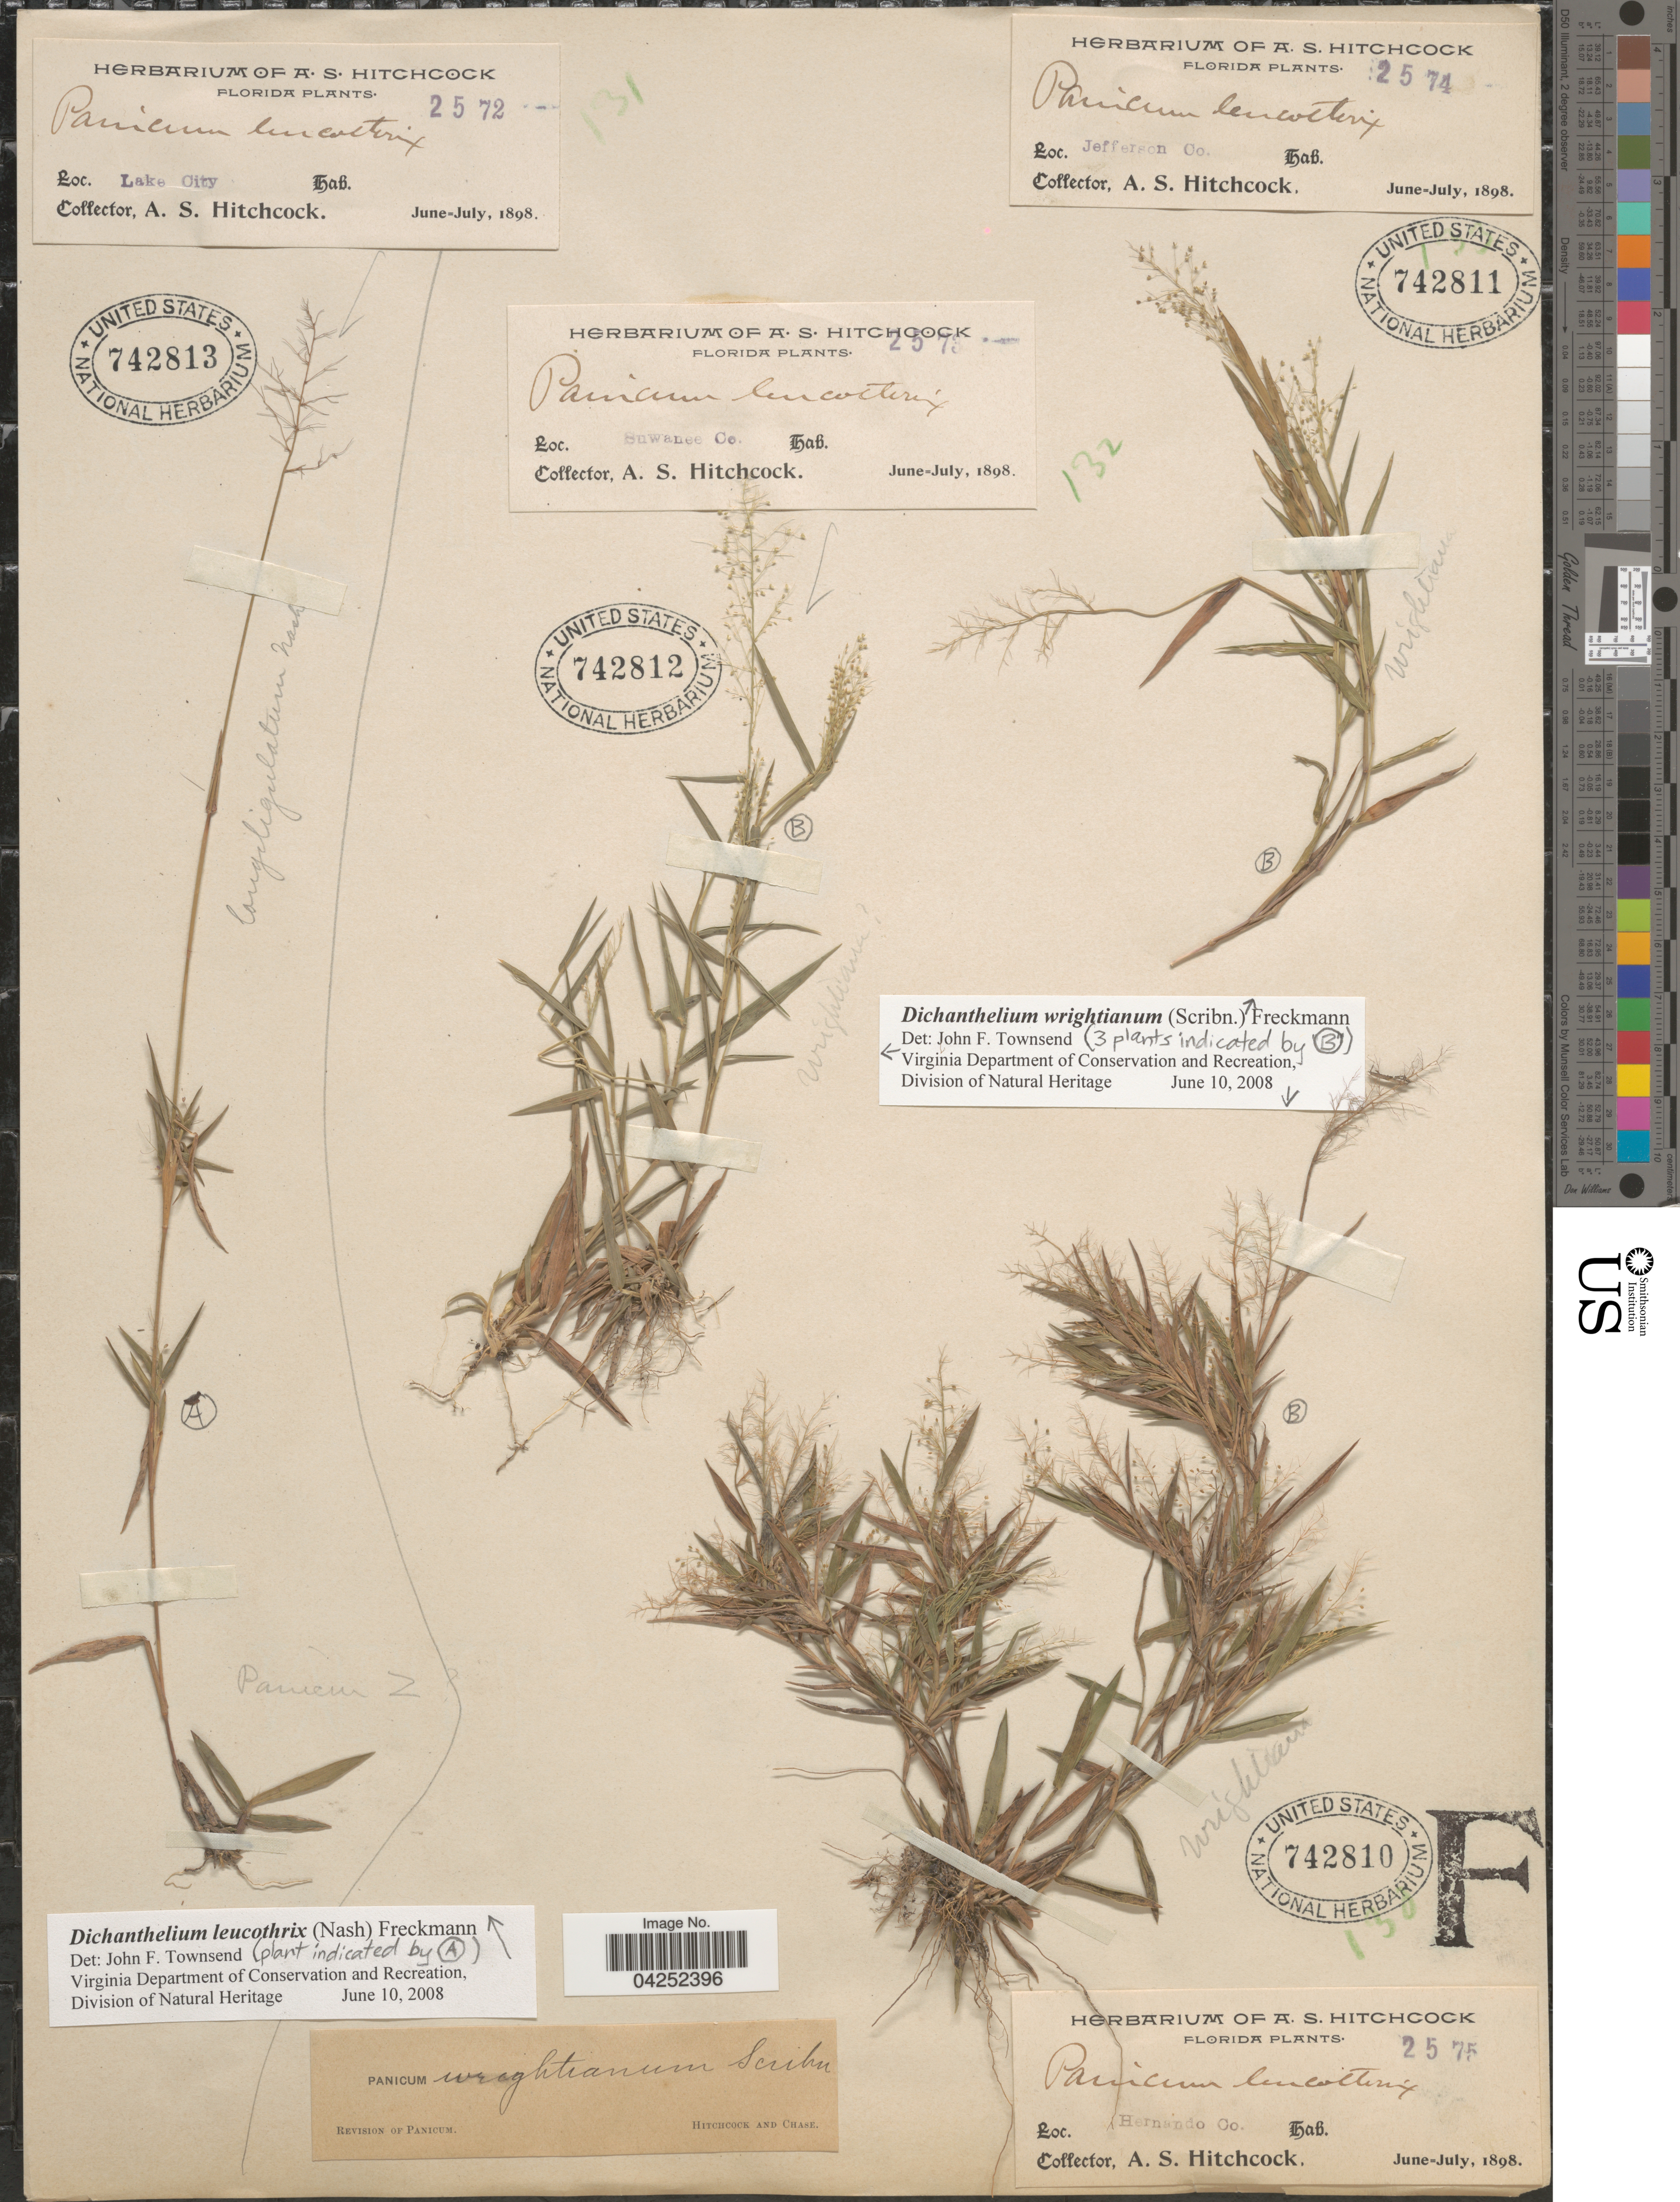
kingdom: Plantae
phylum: Tracheophyta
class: Liliopsida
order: Poales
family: Poaceae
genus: Dichanthelium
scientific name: Dichanthelium acuminatum var. longiligulatum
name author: (Nash) Gould & C.A. Clark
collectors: A. S. Hitchcock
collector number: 2574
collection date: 1898-06/1898-07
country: United States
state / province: Florida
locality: Jefferson Co.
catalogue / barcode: US 742811-3